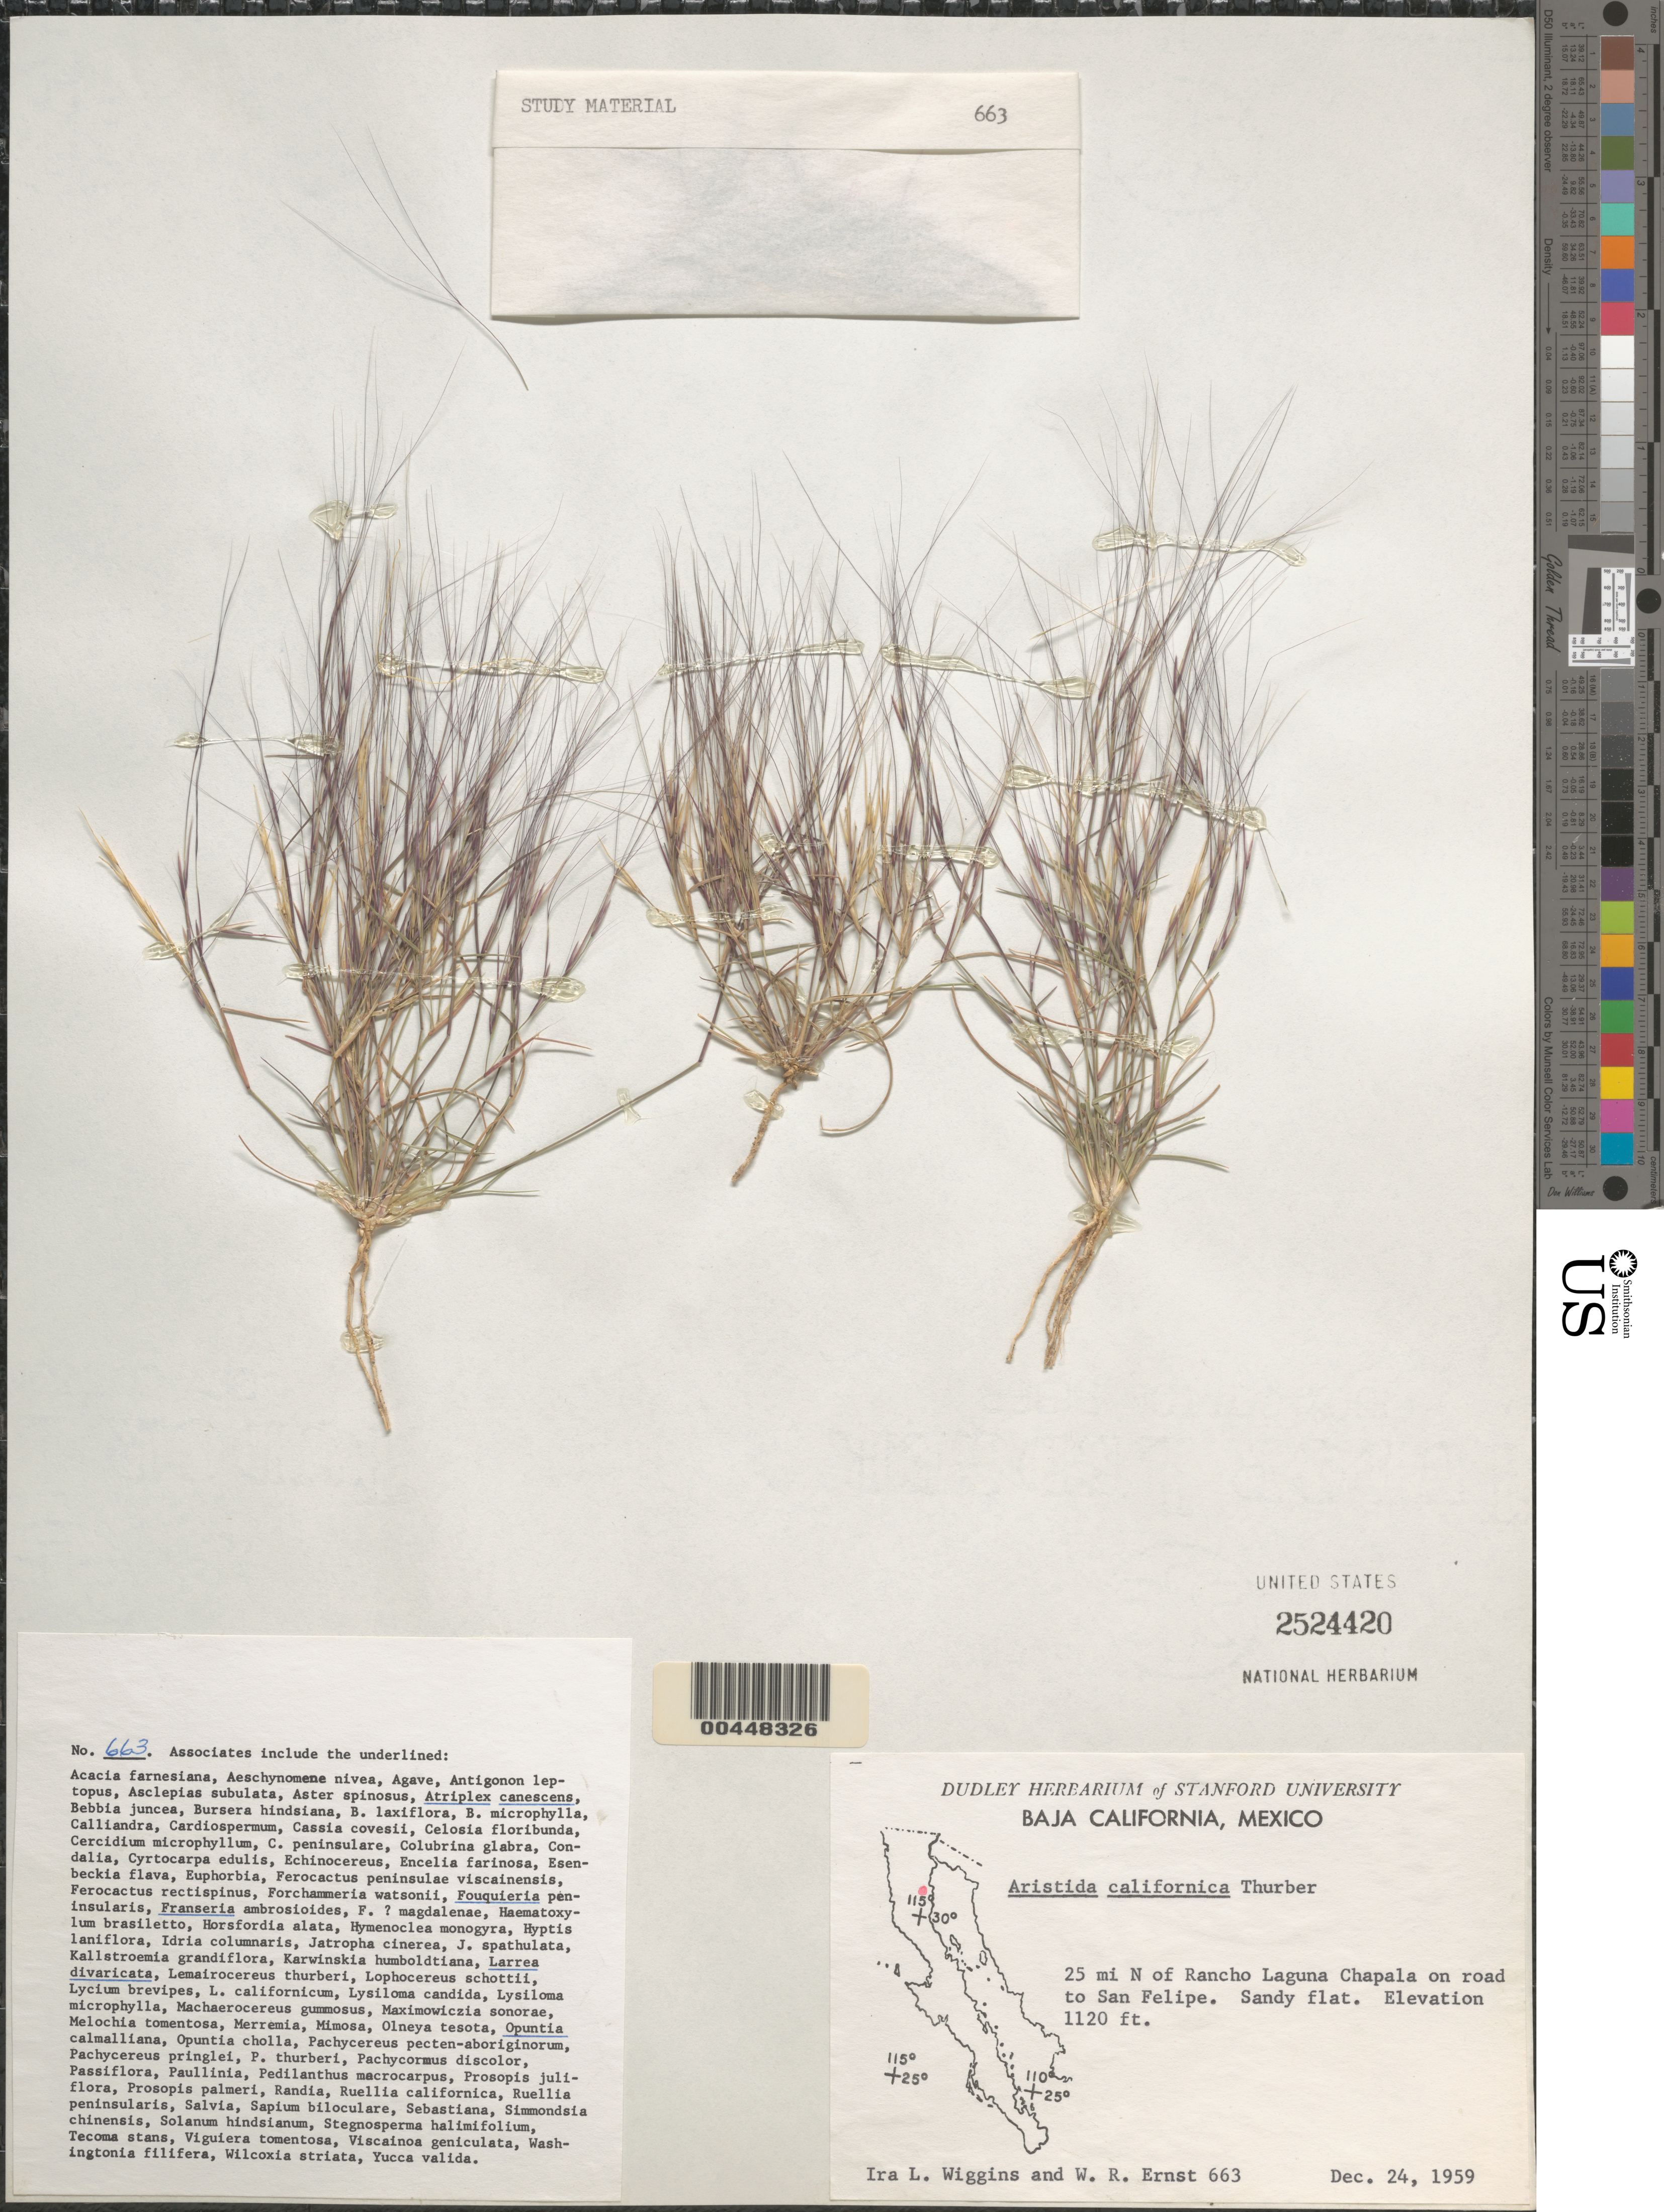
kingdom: Plantae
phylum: Tracheophyta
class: Liliopsida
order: Poales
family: Poaceae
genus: Aristida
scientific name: Aristida californica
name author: Thurb. in S. Watson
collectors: I. L. Wiggins & W. R. Ernst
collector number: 663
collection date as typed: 24 Dec 1959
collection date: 1959-12-24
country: Mexico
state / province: Baja California Norte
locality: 25 mi N of Rancho Laguna Chapala on road to San Felipe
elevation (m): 344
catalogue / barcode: US 2524420